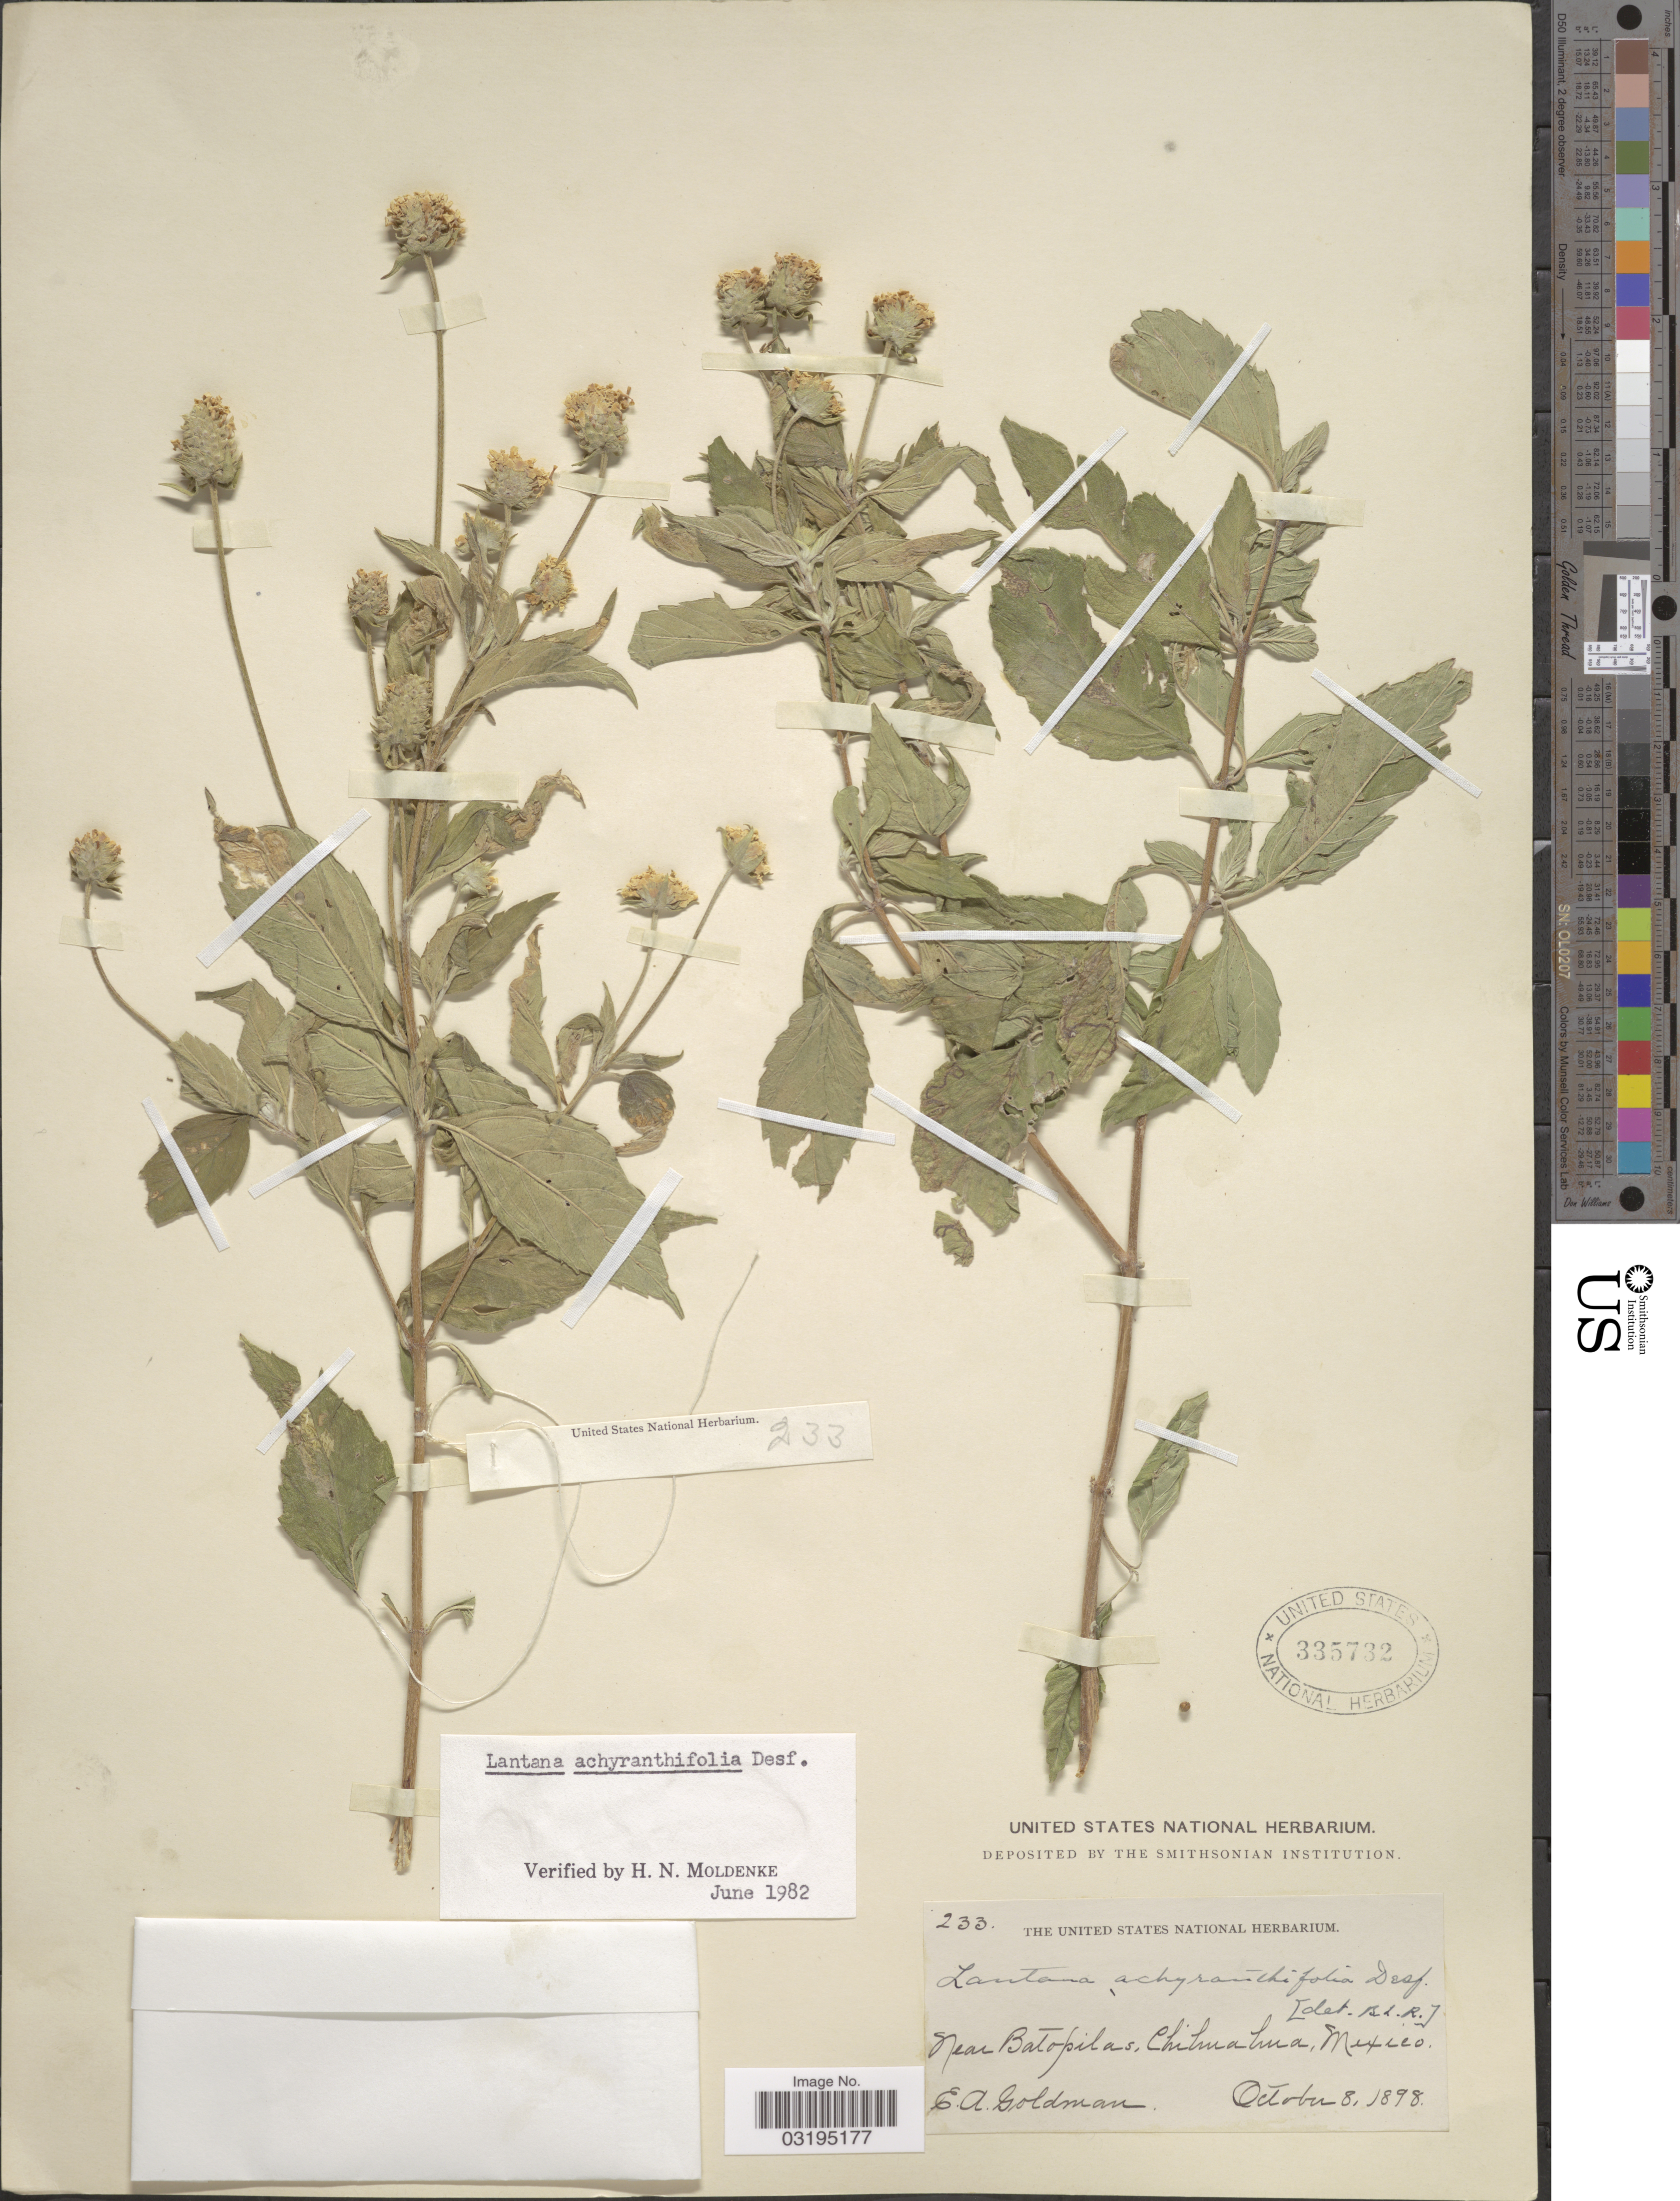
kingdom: Plantae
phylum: Tracheophyta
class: Magnoliopsida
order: Lamiales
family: Verbenaceae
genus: Lantana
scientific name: Lantana achyranthifolia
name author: Desf.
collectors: E. A. Goldman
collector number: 233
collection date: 1898-10-08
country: Mexico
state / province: Chihuahua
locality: Near Batopilas.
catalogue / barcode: US 335732